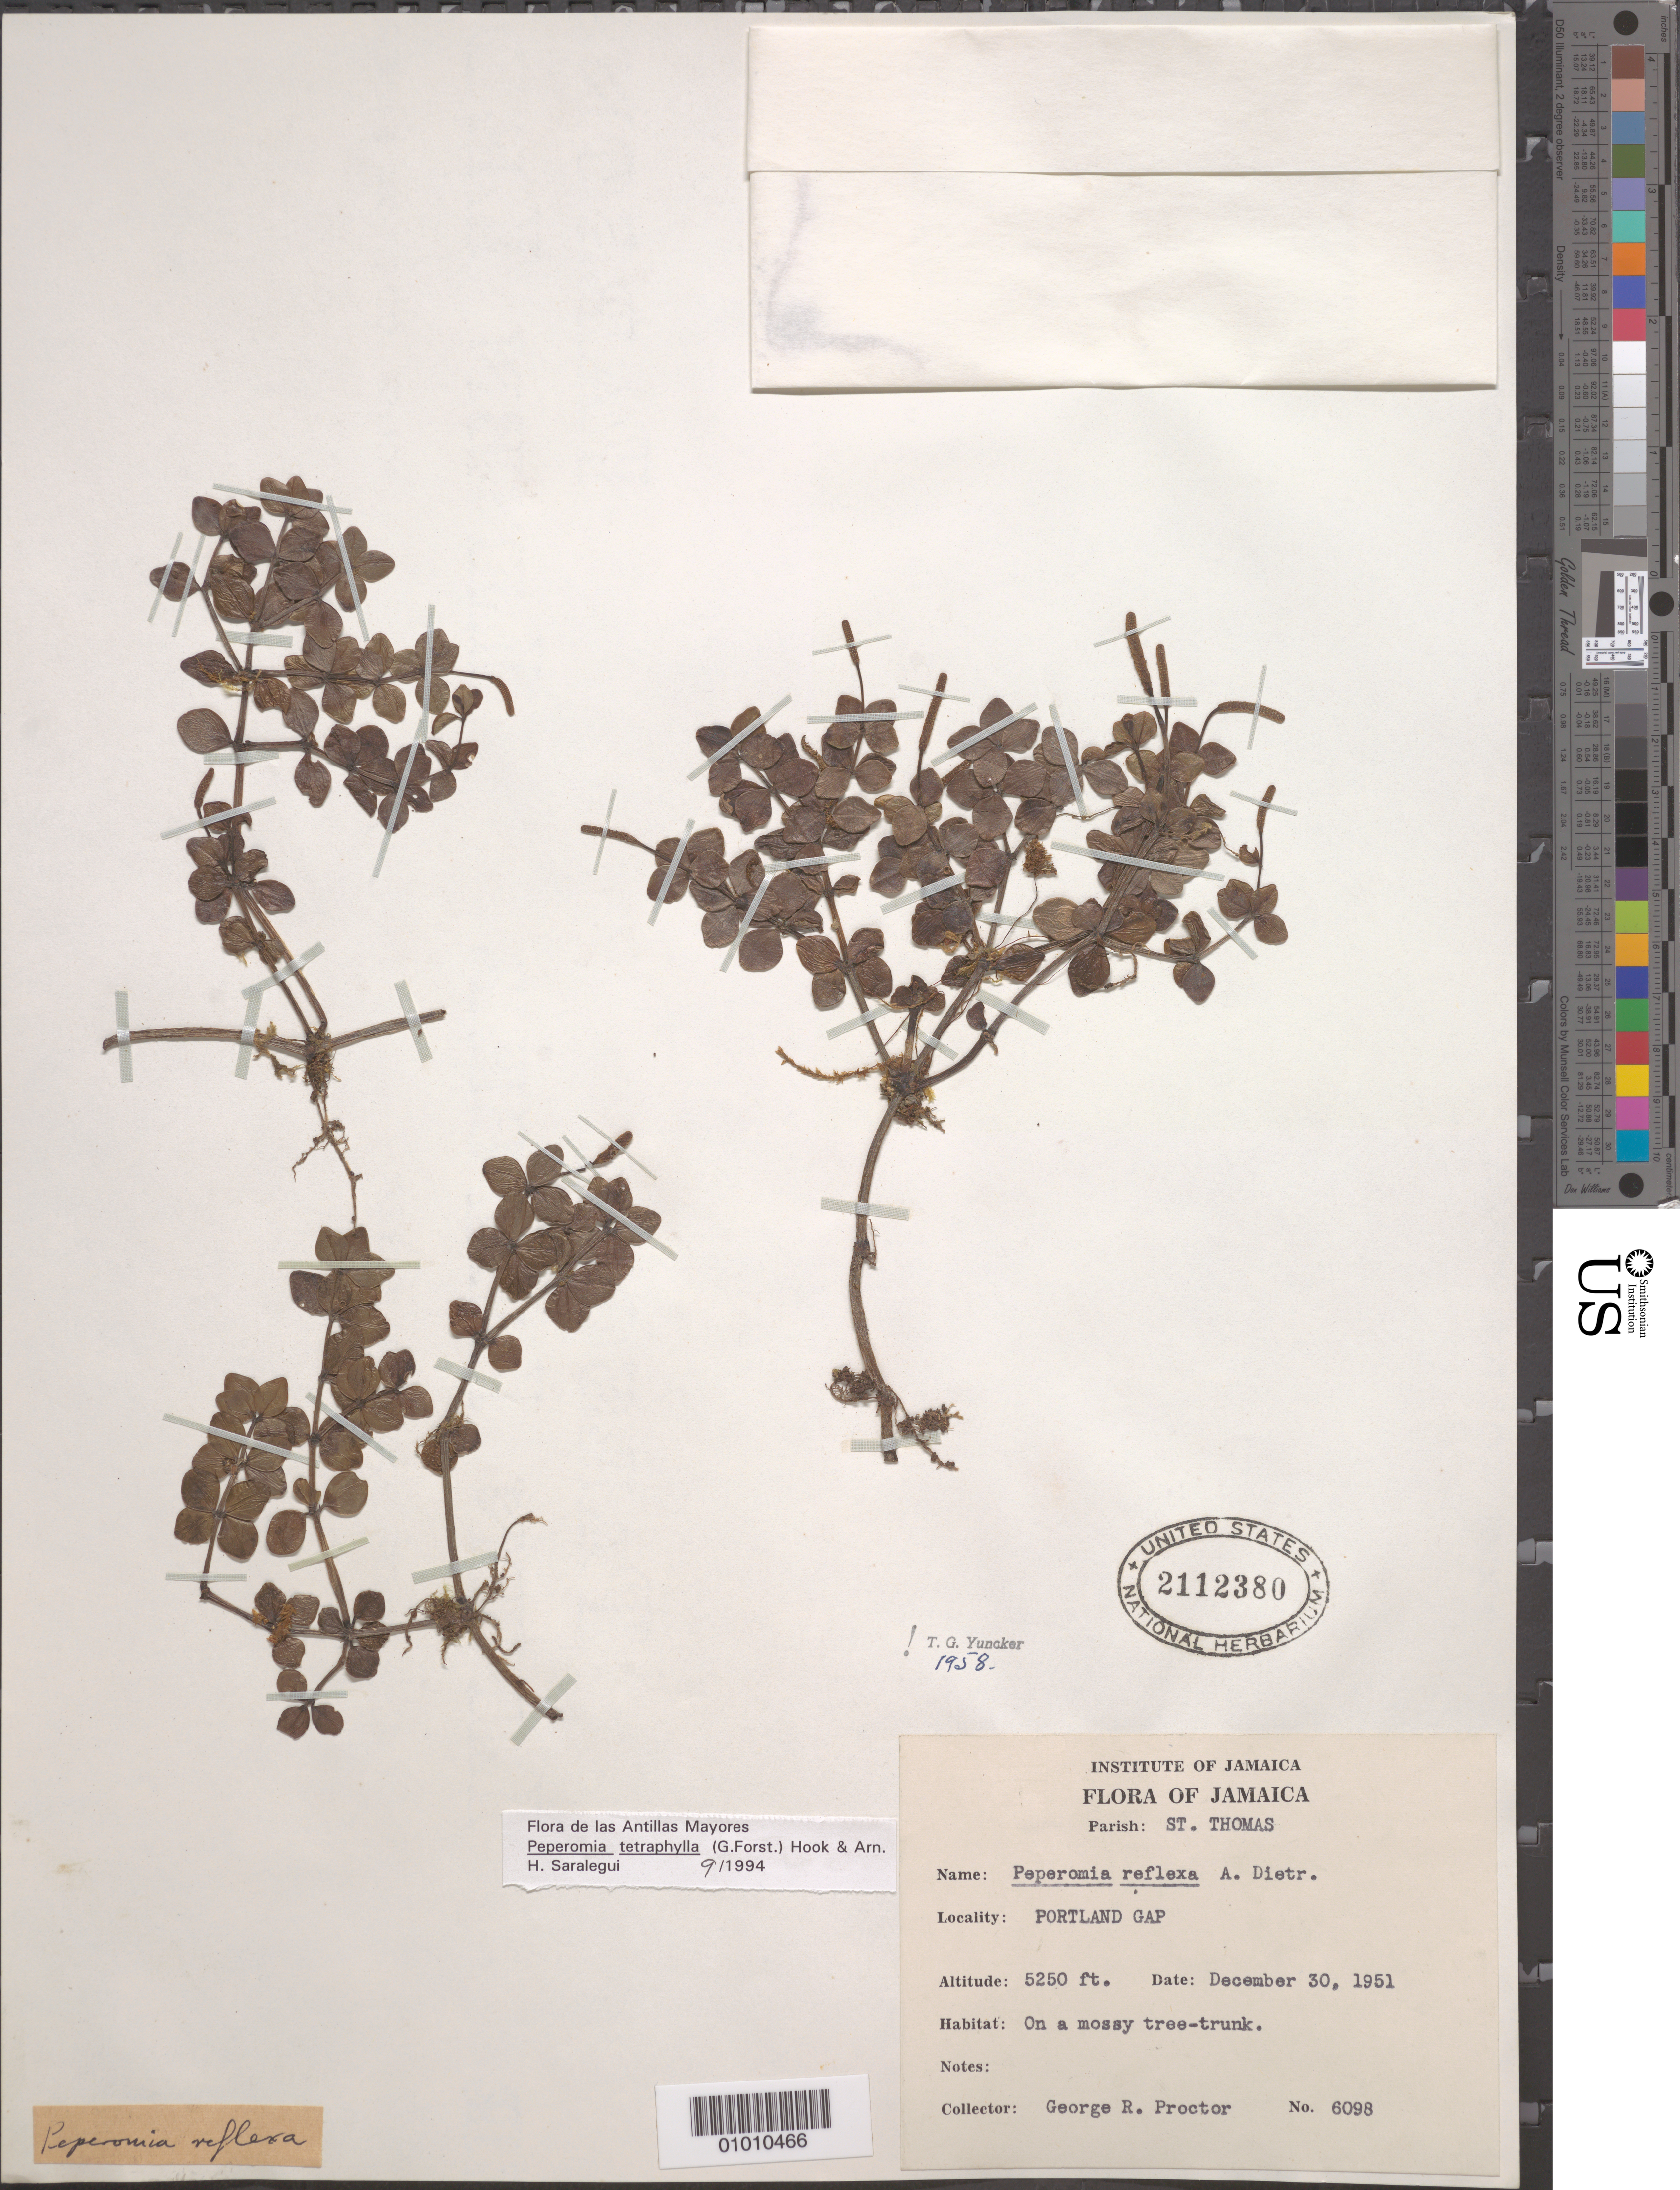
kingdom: Plantae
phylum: Tracheophyta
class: Magnoliopsida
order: Piperales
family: Piperaceae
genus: Peperomia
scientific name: Peperomia reflexa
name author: (L. f.) A. Dietr.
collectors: G. R. Proctor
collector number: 6098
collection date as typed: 30 Dec 1951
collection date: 1951-12-30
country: Jamaica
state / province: Saint Thomas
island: Jamaica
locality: Portland Gap on mossy tree trunk.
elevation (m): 1600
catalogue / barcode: US 2112380